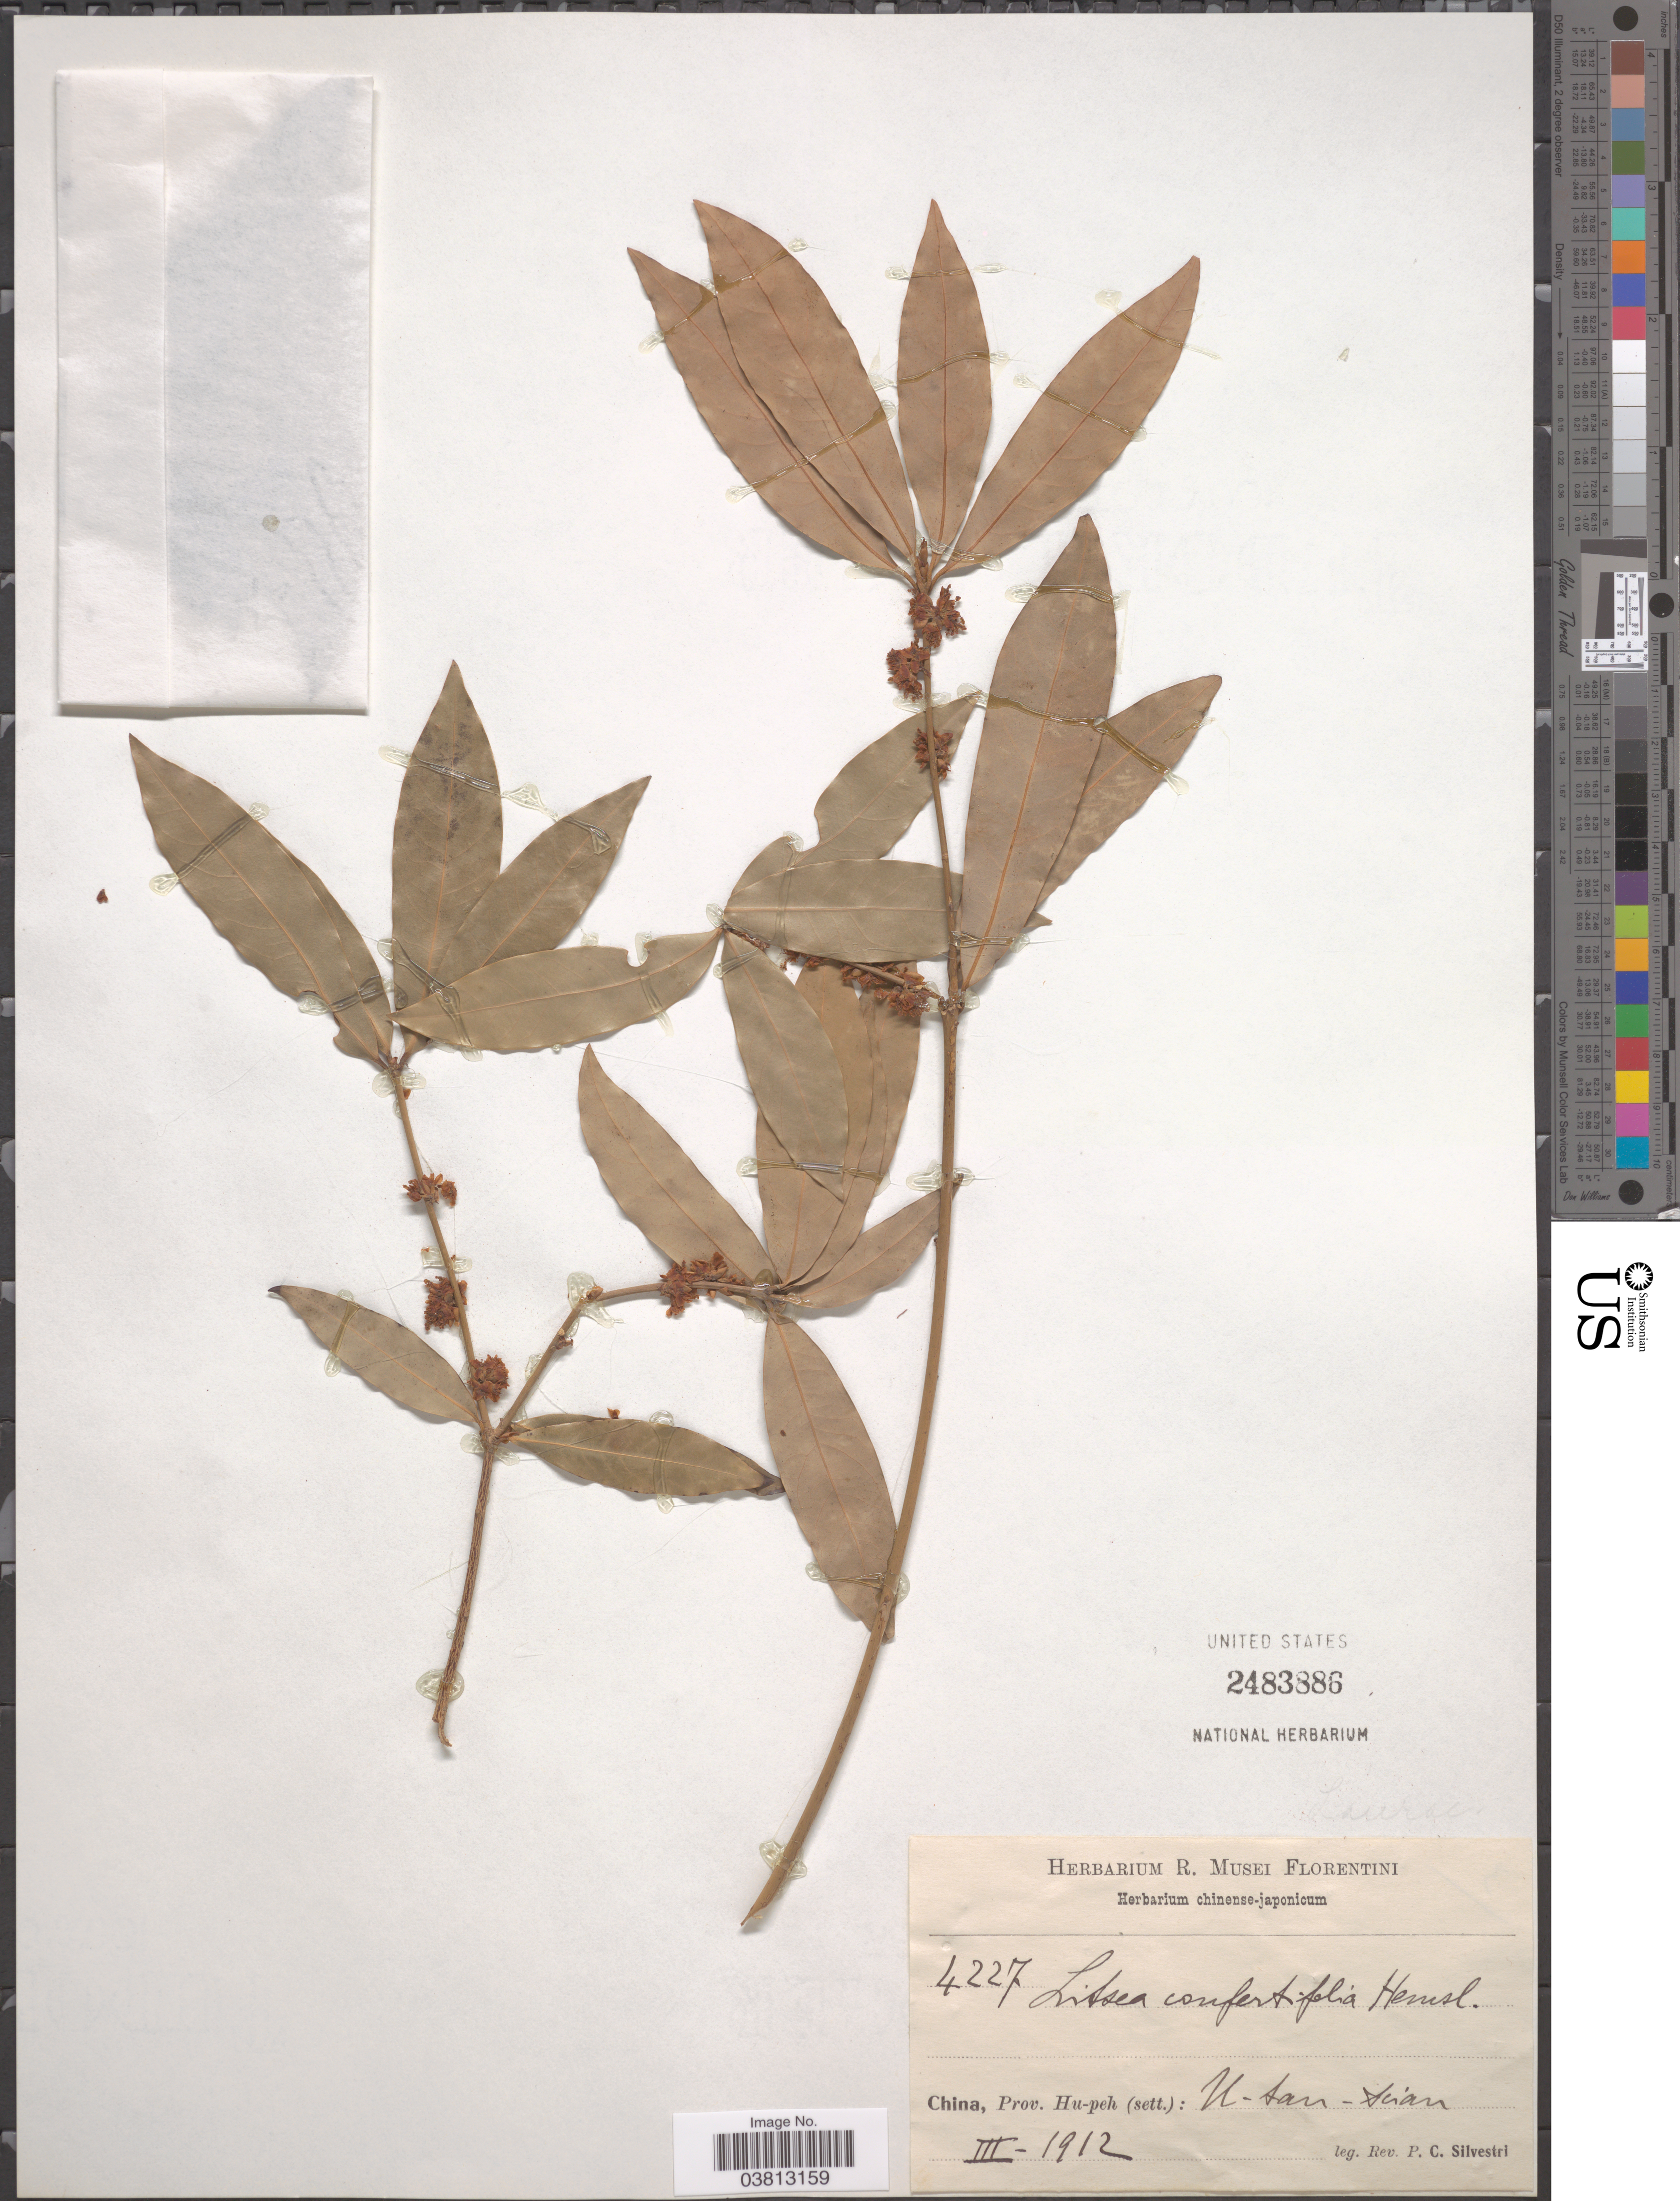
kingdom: Plantae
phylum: Tracheophyta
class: Magnoliopsida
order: Laurales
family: Lauraceae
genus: Litsea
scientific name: Litsea confertifolia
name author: Hemsl.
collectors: P. Silvestri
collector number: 4227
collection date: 1912-03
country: China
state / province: Hubei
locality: Prov. Hu-peh (sett.): U-san-Xian [interpreted].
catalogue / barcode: US 2483886